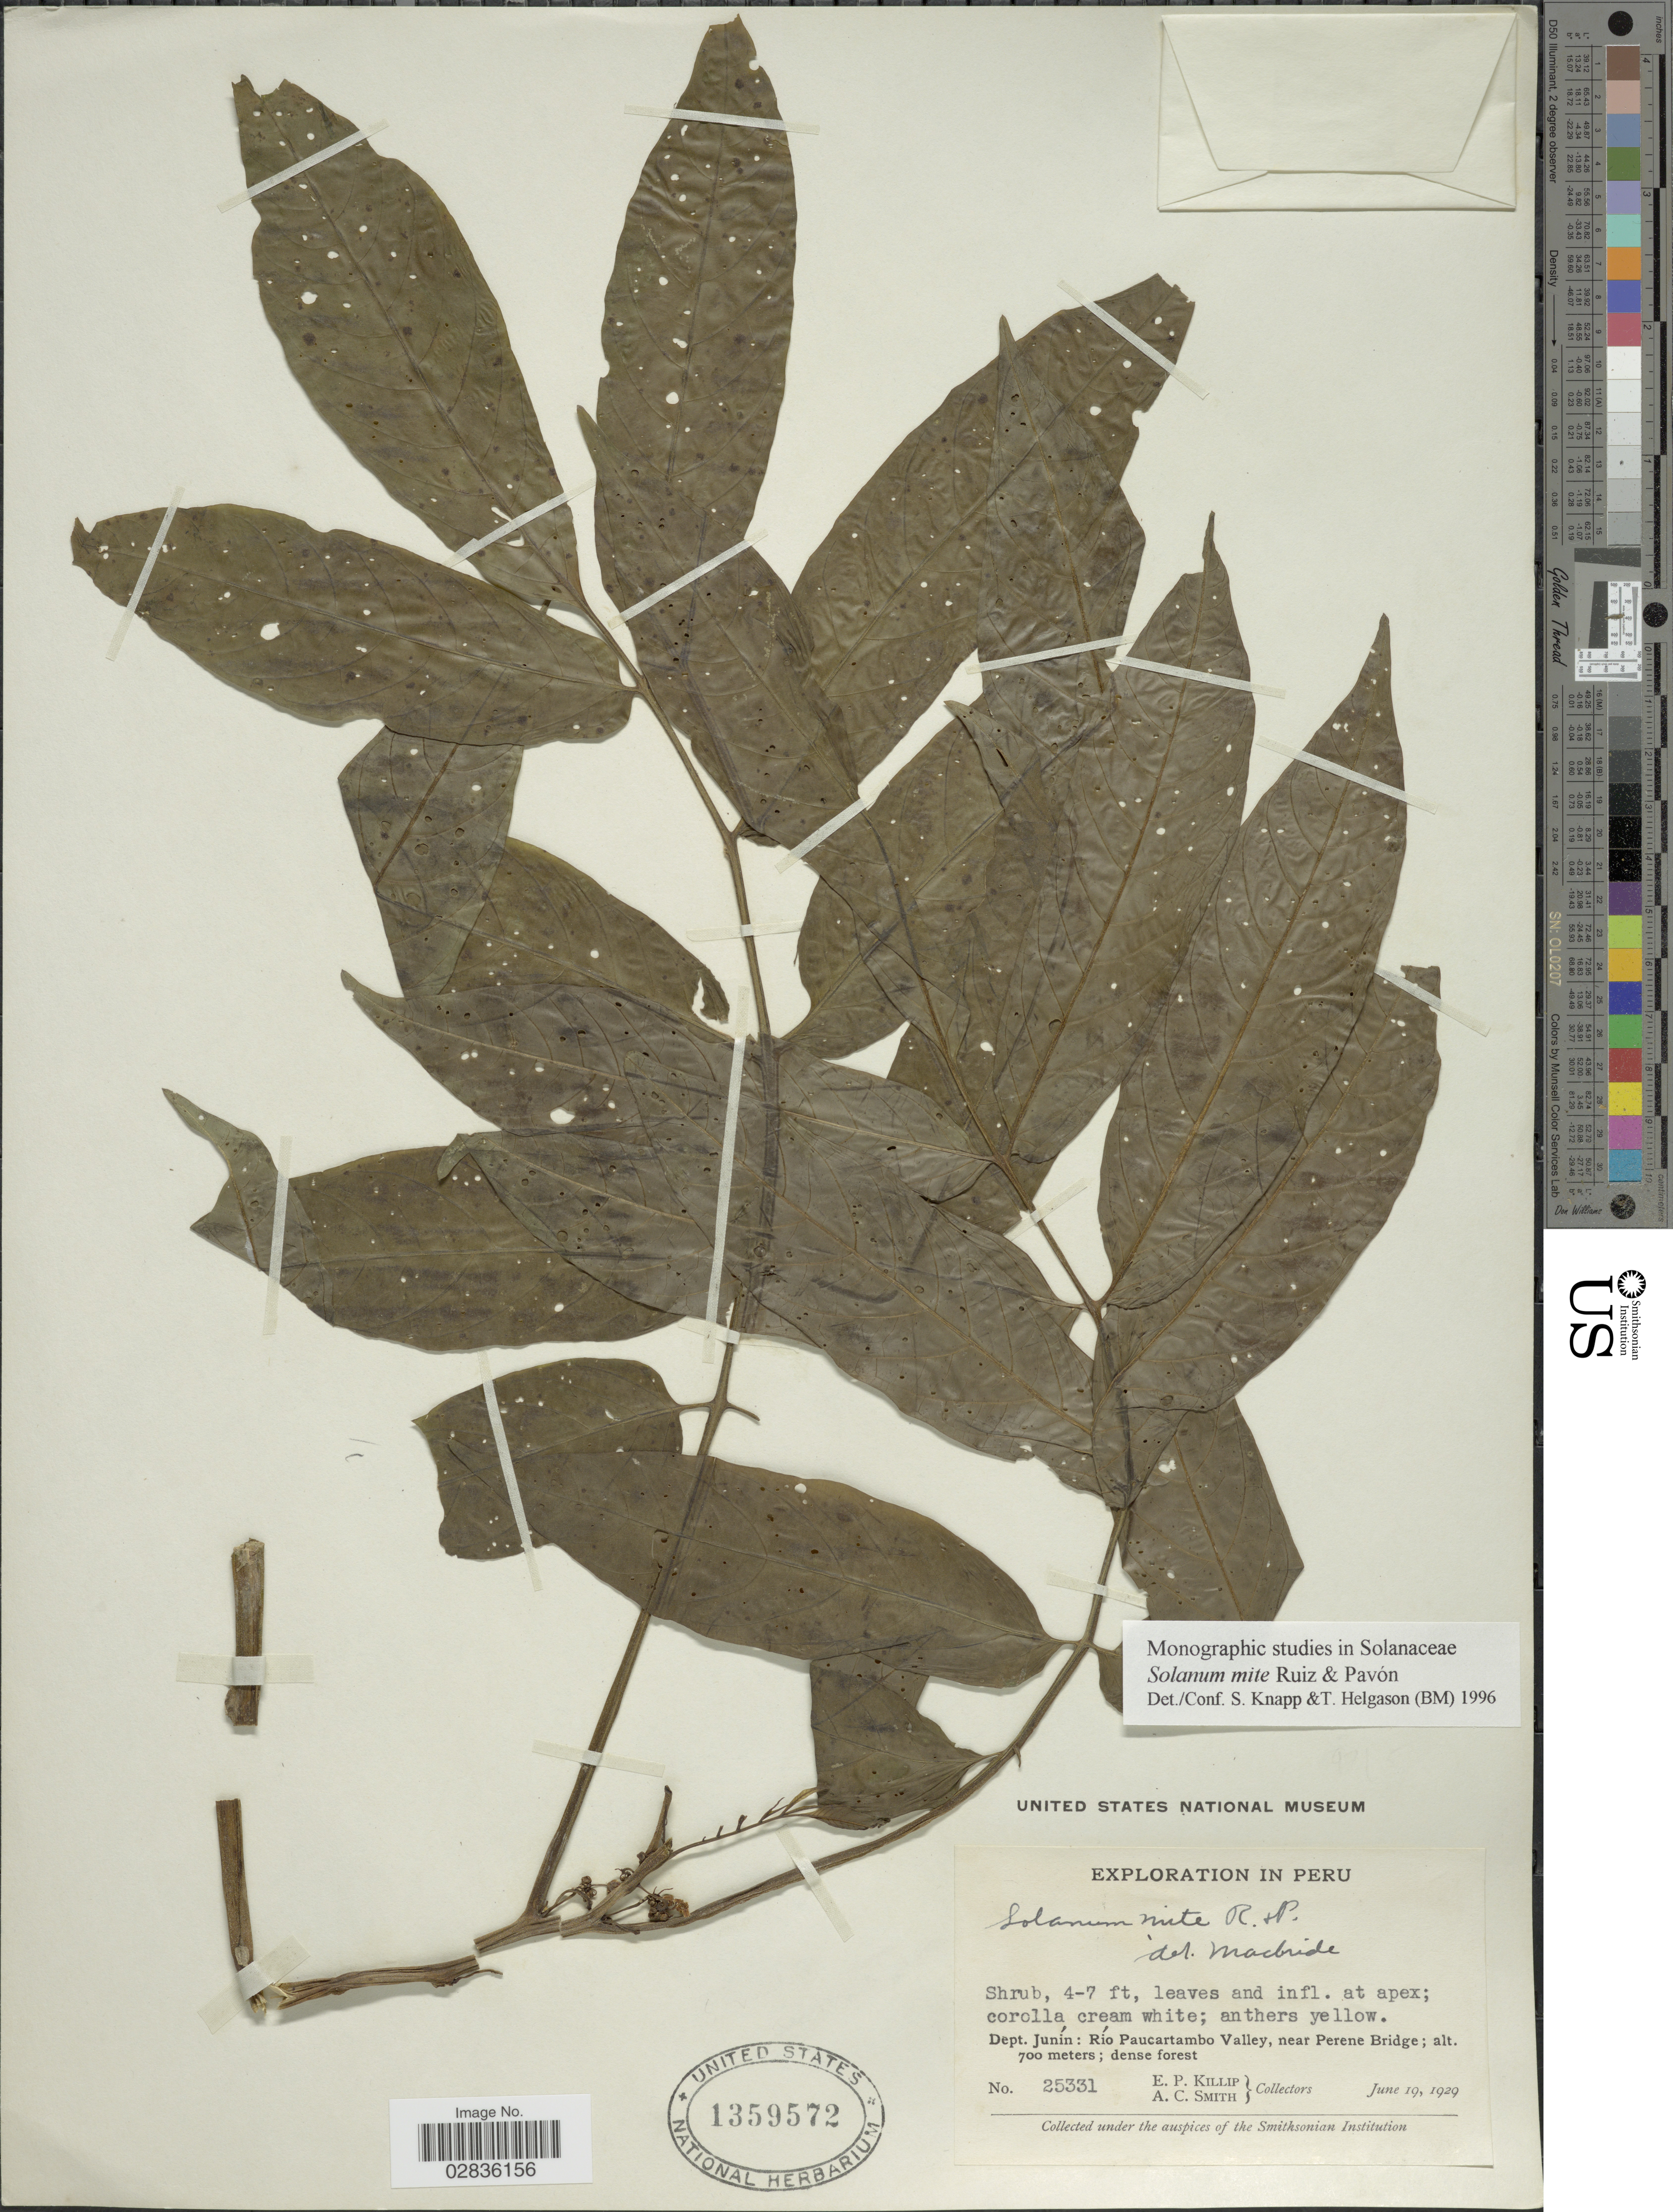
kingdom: Plantae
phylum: Tracheophyta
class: Magnoliopsida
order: Solanales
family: Solanaceae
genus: Solanum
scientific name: Solanum mite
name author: Ruiz & Pav.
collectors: E. P. Killip & A. C. Smith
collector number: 25331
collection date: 1929-06-19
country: Peru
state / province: Junín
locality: Dept Junín: Río Paucartambo Valley, near Perene Bridge.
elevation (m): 700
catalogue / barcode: US 1359572